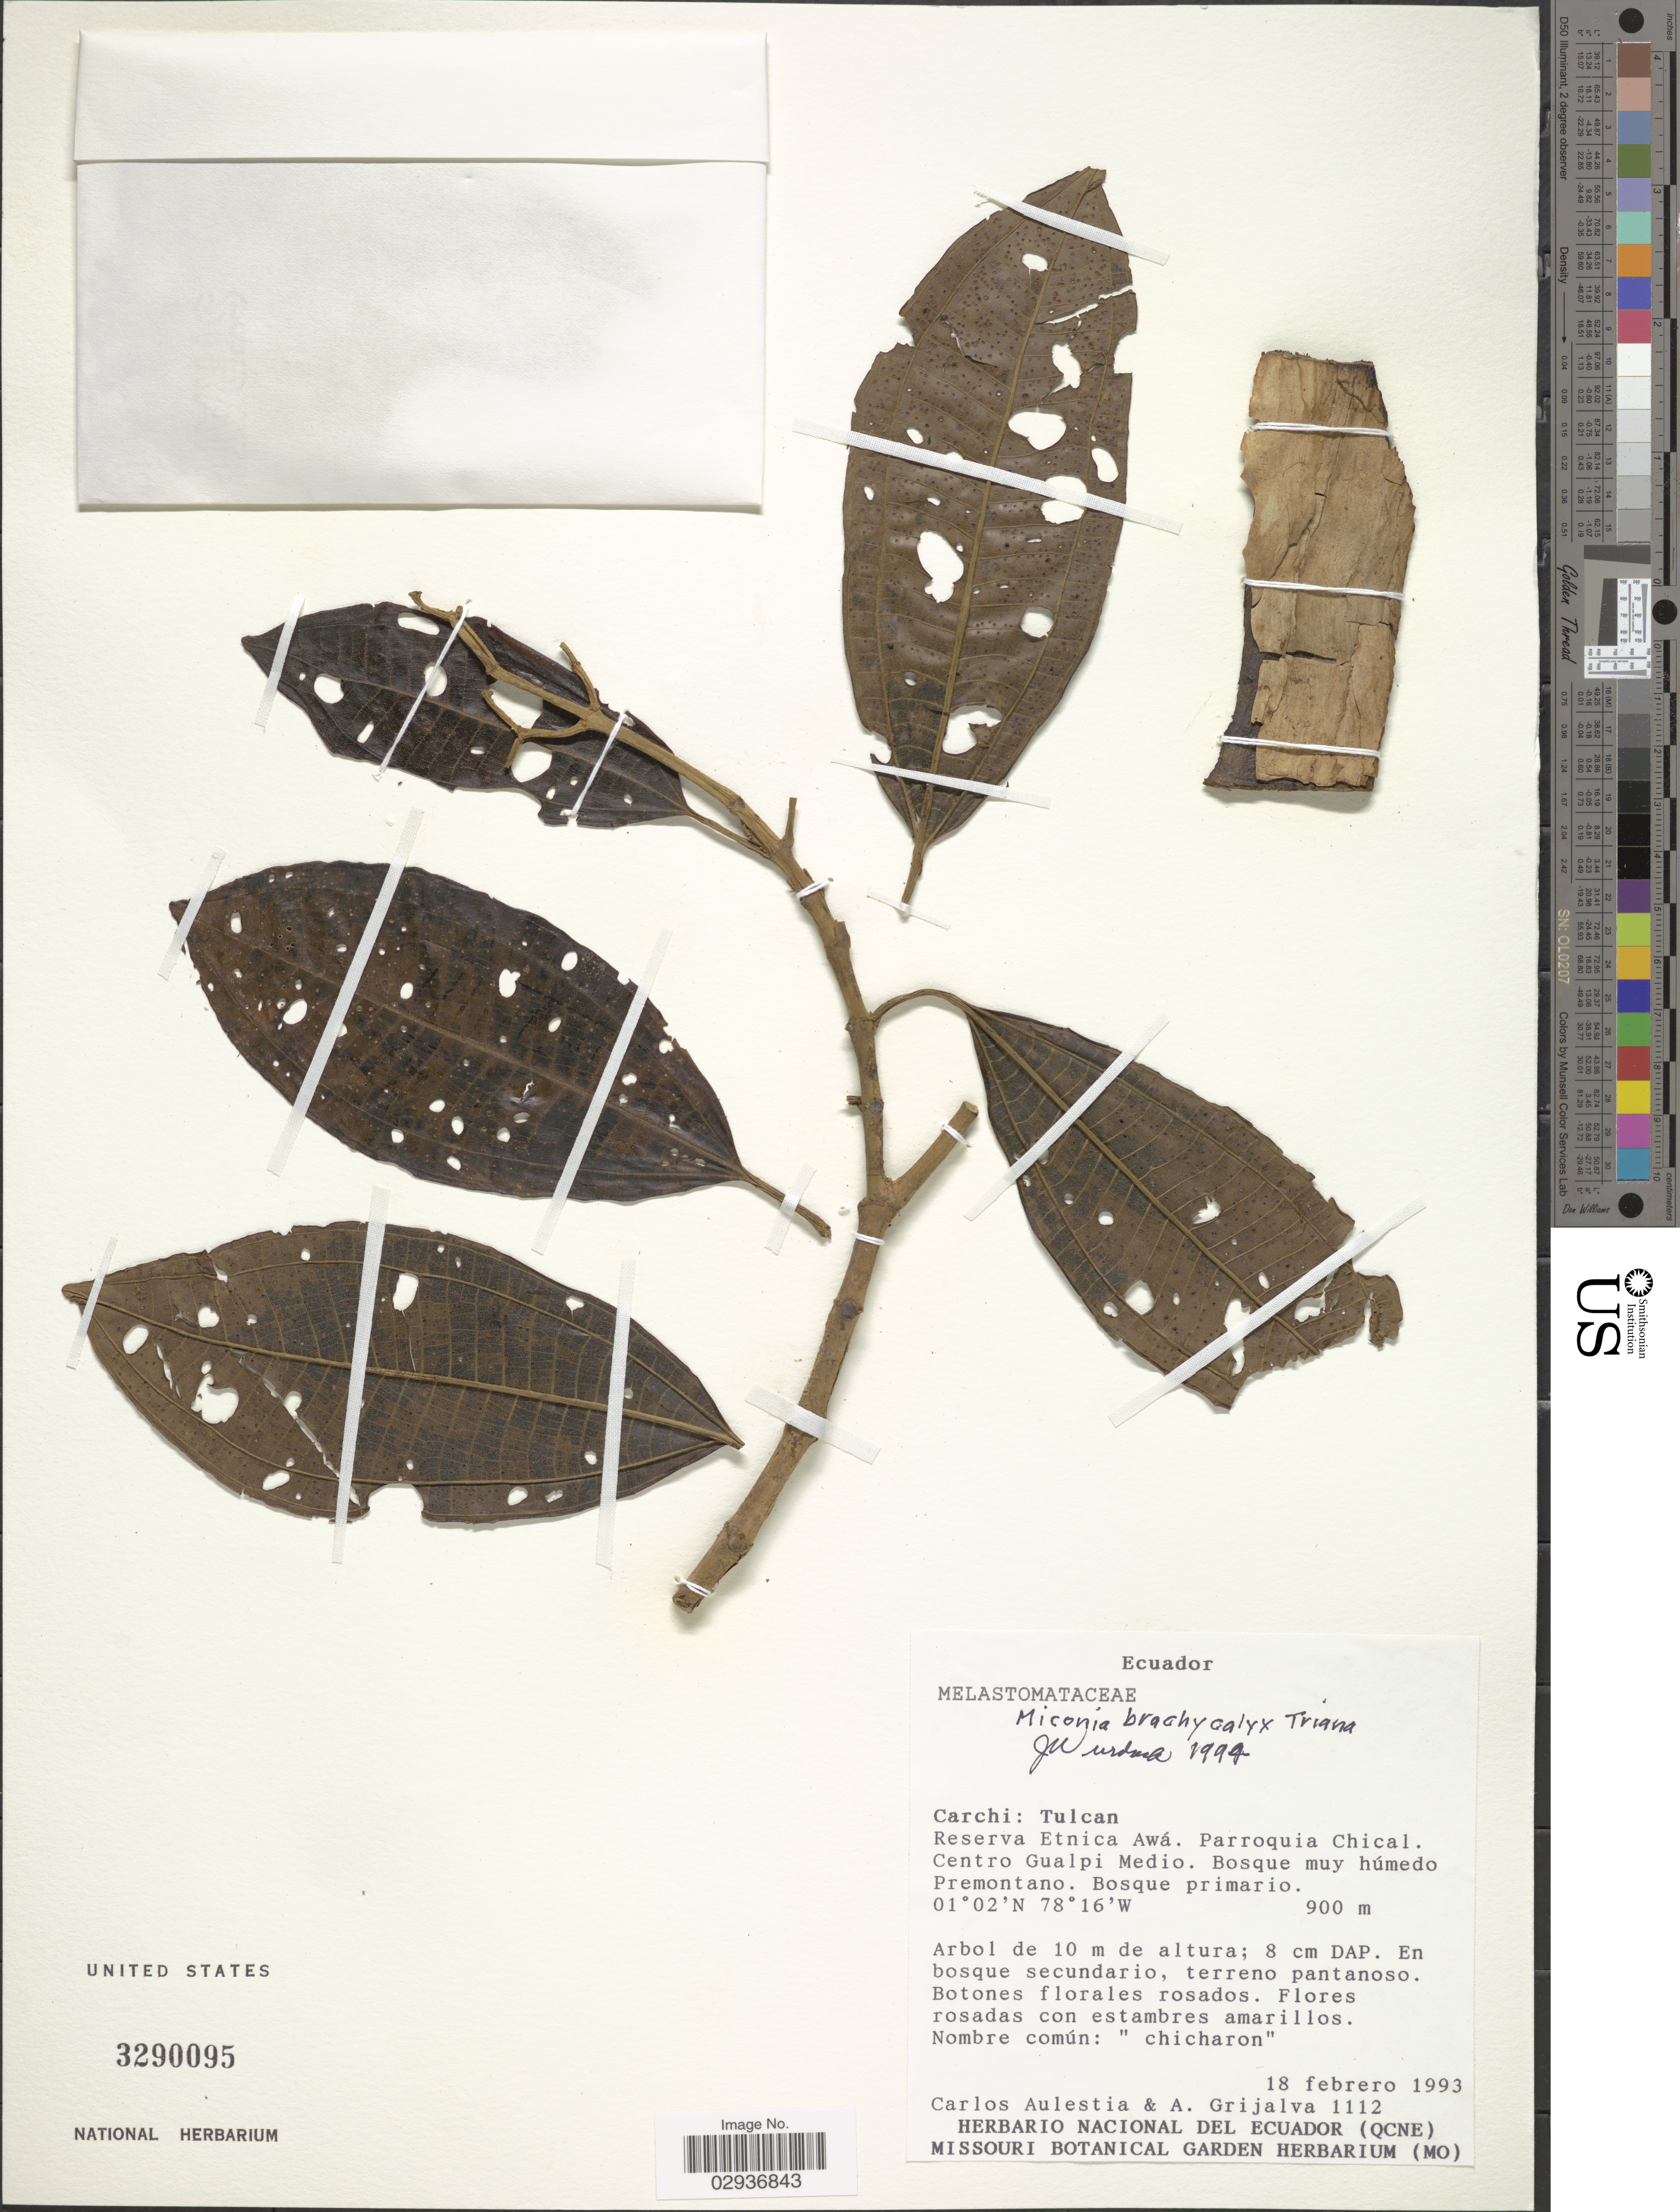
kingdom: Plantae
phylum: Tracheophyta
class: Magnoliopsida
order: Myrtales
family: Melastomataceae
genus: Miconia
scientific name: Miconia brachycalyx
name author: Triana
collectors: C. Aulestia & A. Grijalva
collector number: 1112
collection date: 1993-02-18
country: Ecuador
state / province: Carchi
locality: Tulcan. Reserva Etnica Awá. Parroquia Chical. Centro Gualpi Medio.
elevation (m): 900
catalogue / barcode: US 3290095